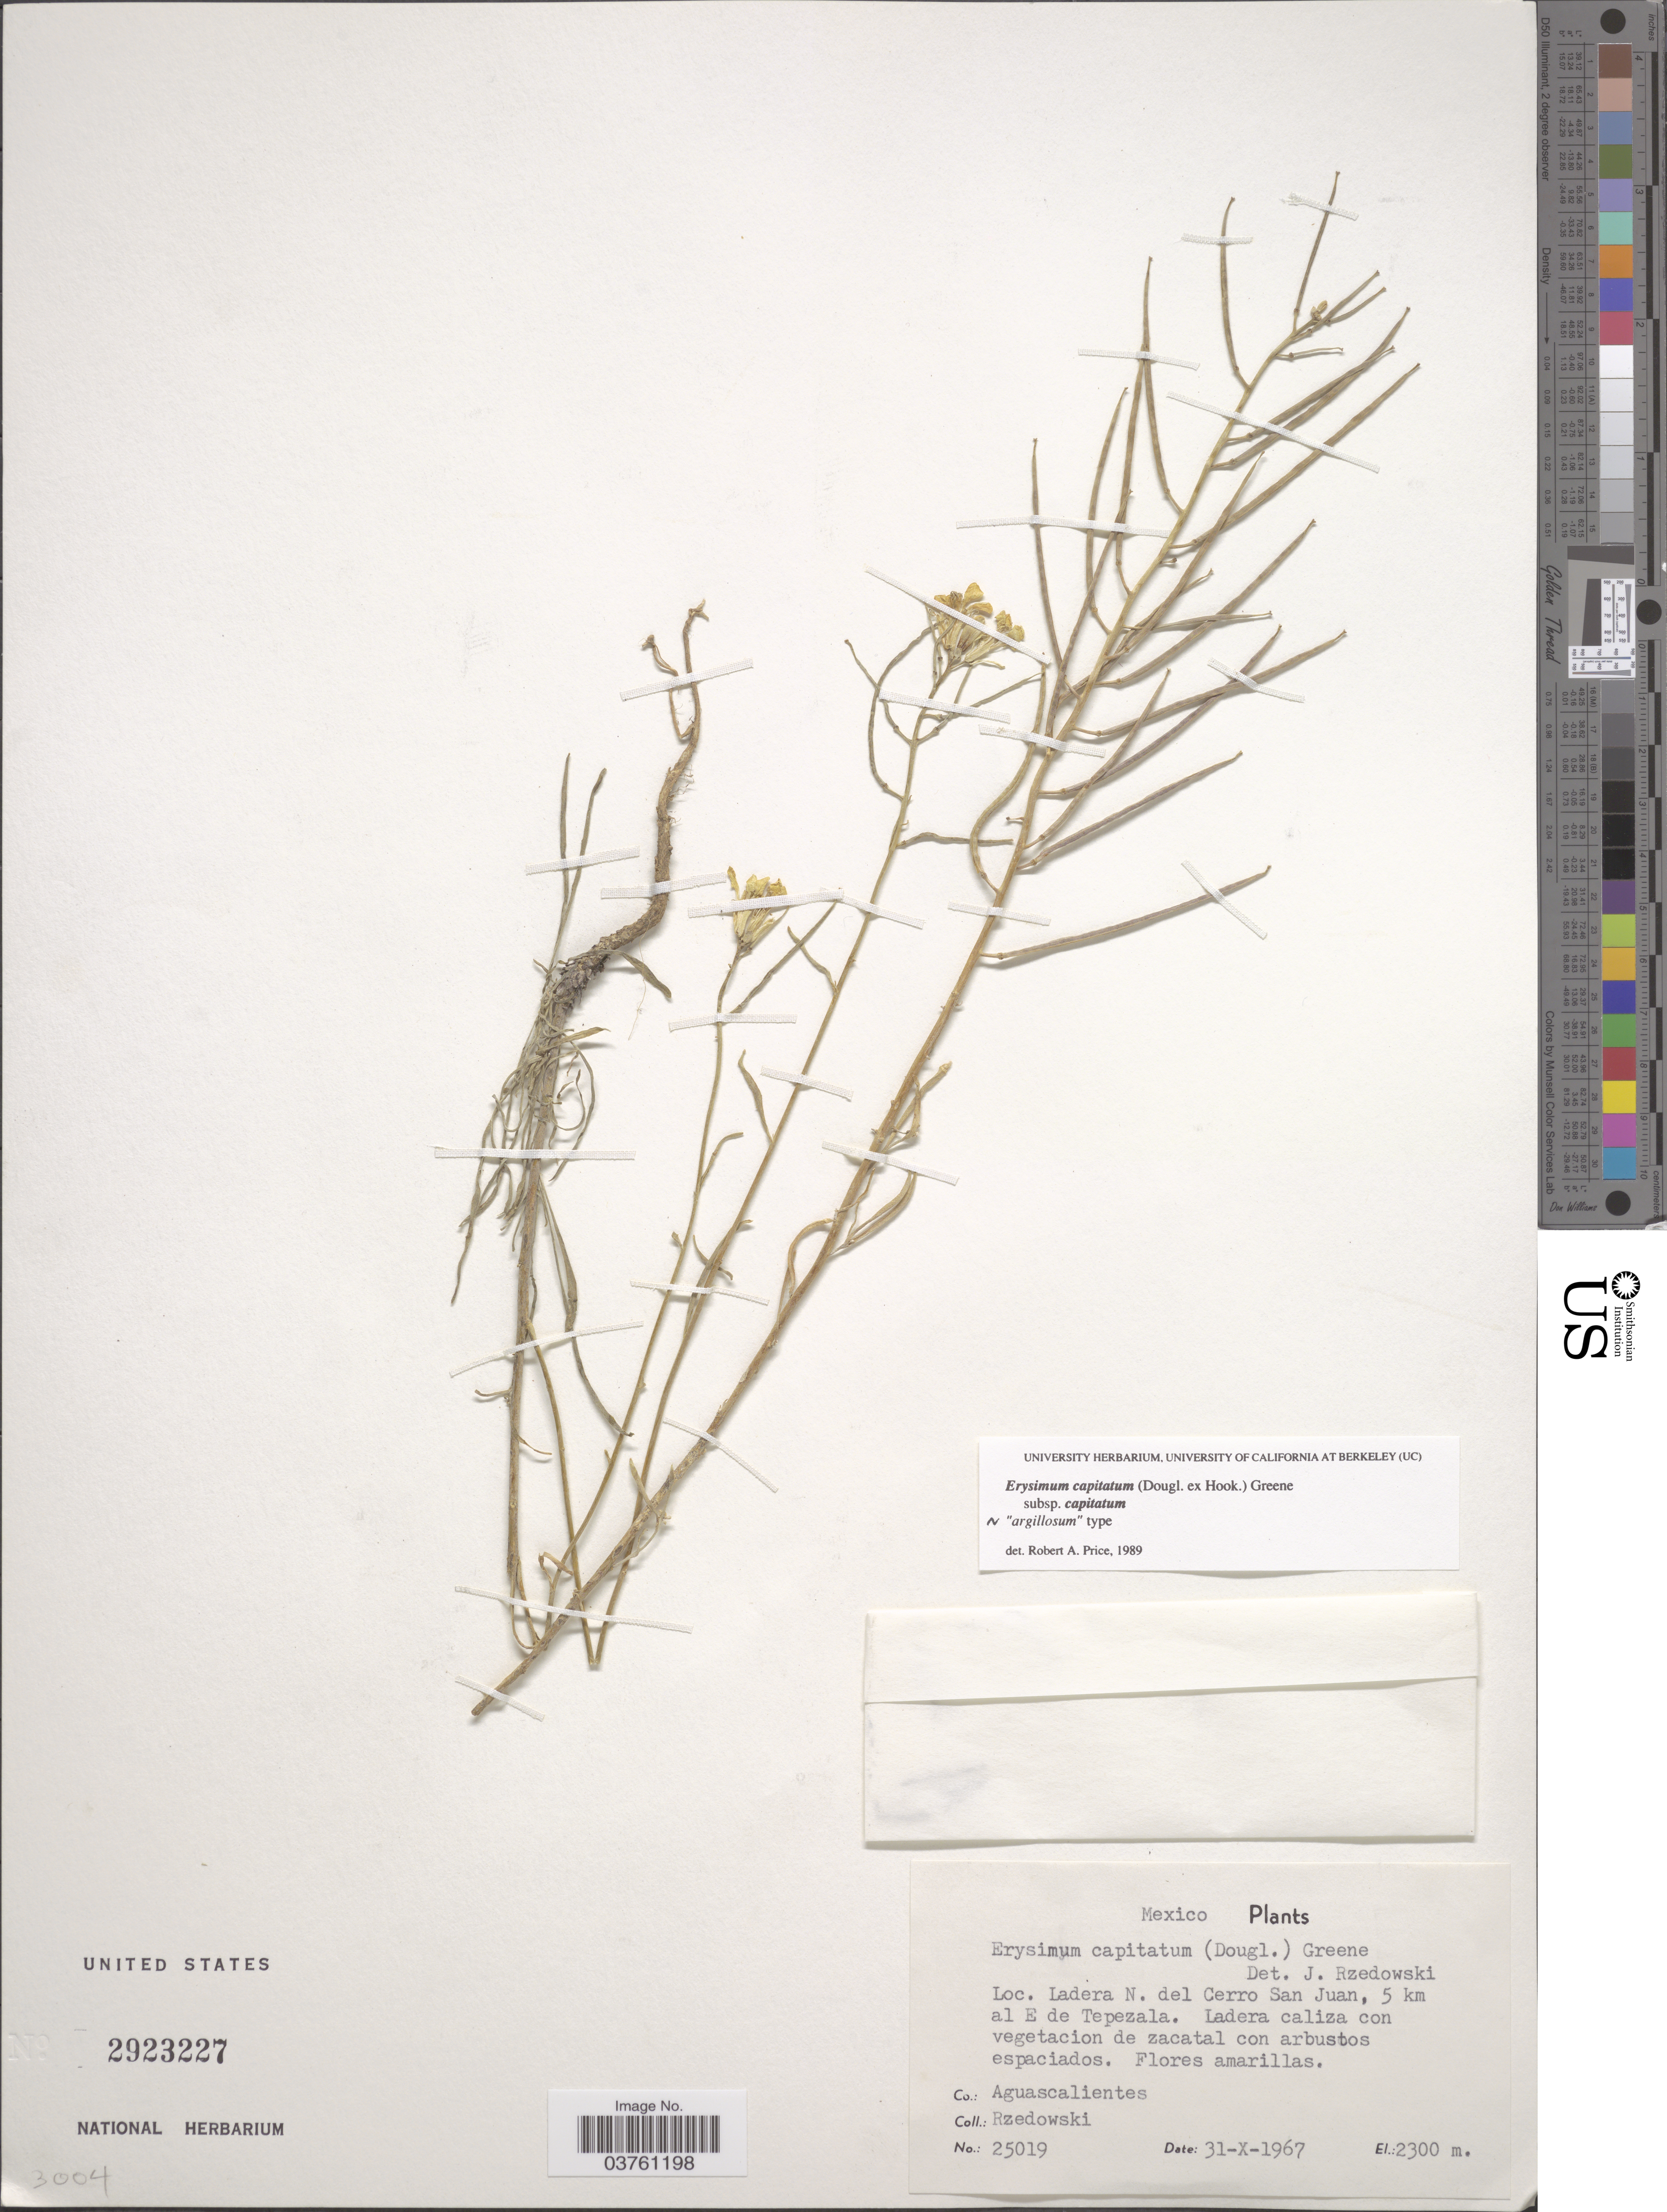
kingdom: Plantae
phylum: Tracheophyta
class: Magnoliopsida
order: Brassicales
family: Brassicaceae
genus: Erysimum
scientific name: Erysimum capitatum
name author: (Douglas ex Hook.) Greene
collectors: Rzedowski, --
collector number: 25019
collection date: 1967-10-31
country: Mexico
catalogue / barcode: US 2923227